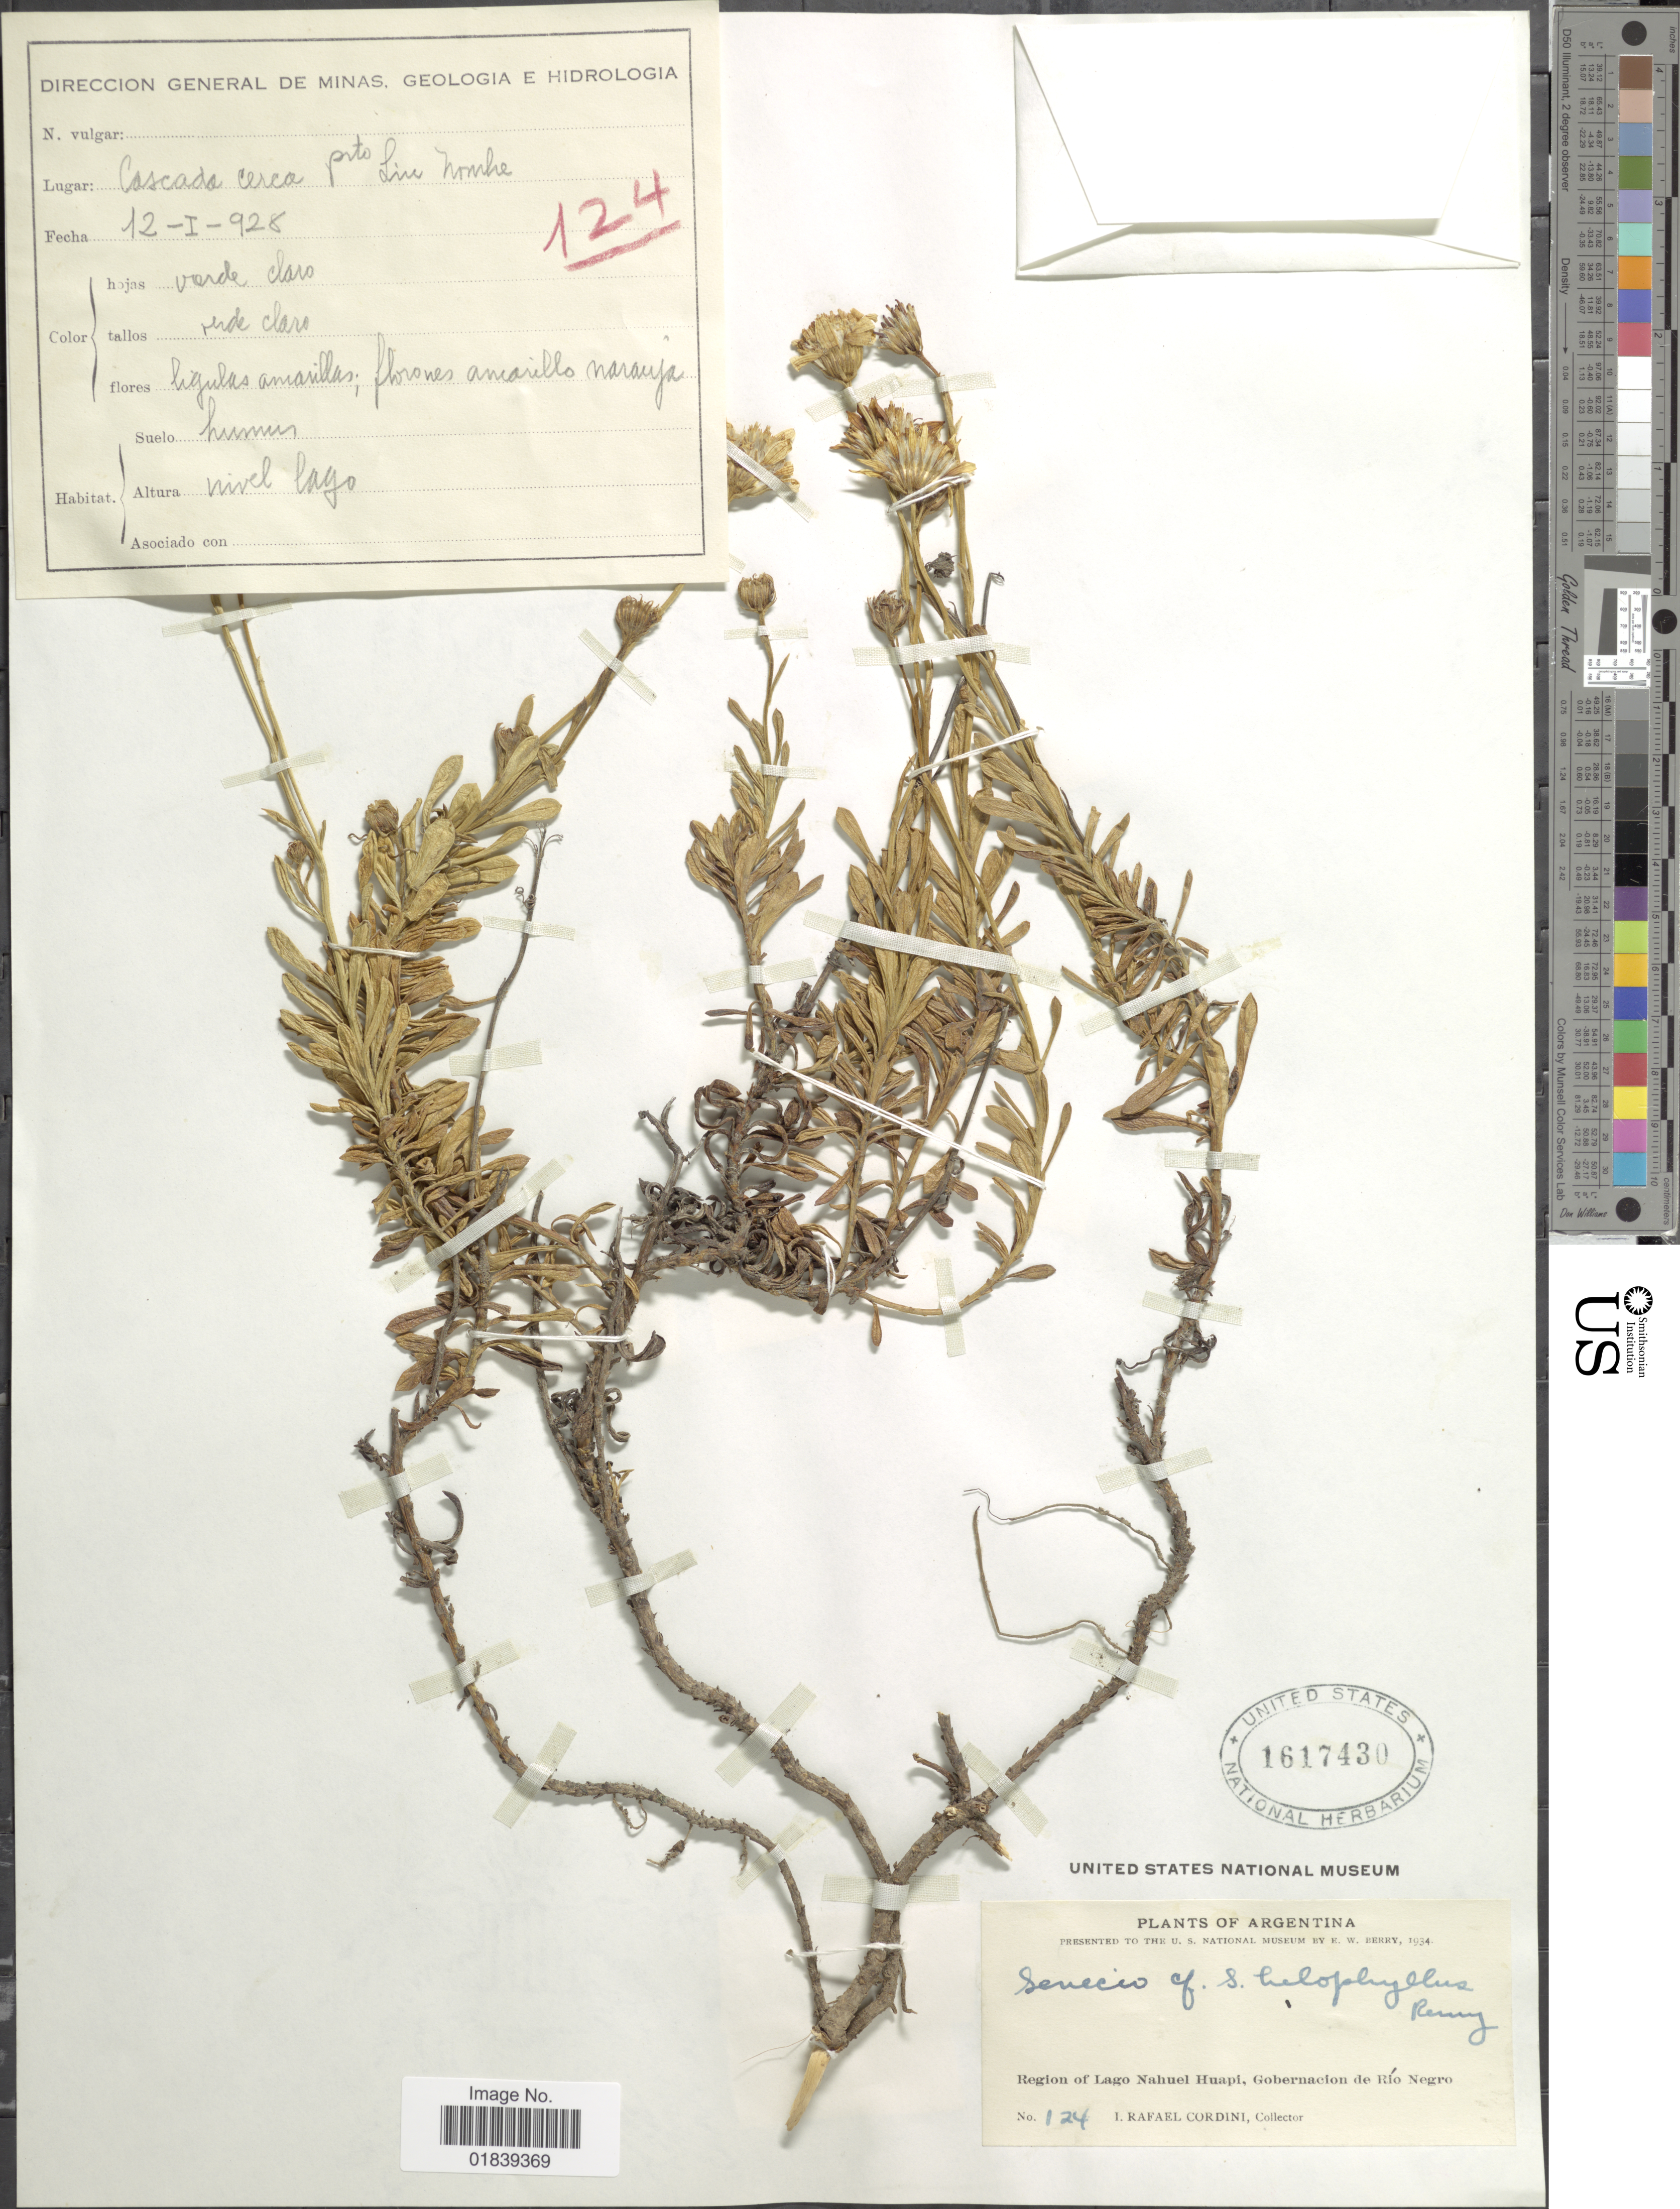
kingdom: Plantae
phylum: Tracheophyta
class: Magnoliopsida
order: Asterales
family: Asteraceae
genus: Senecio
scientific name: Senecio sp.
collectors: I. Cordini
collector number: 124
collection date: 1928-01-12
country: Argentina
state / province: Rio Negro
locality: Region of Lago Nahuel Huapi, Cascada cerca Prto sin nombre.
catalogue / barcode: US 1617430